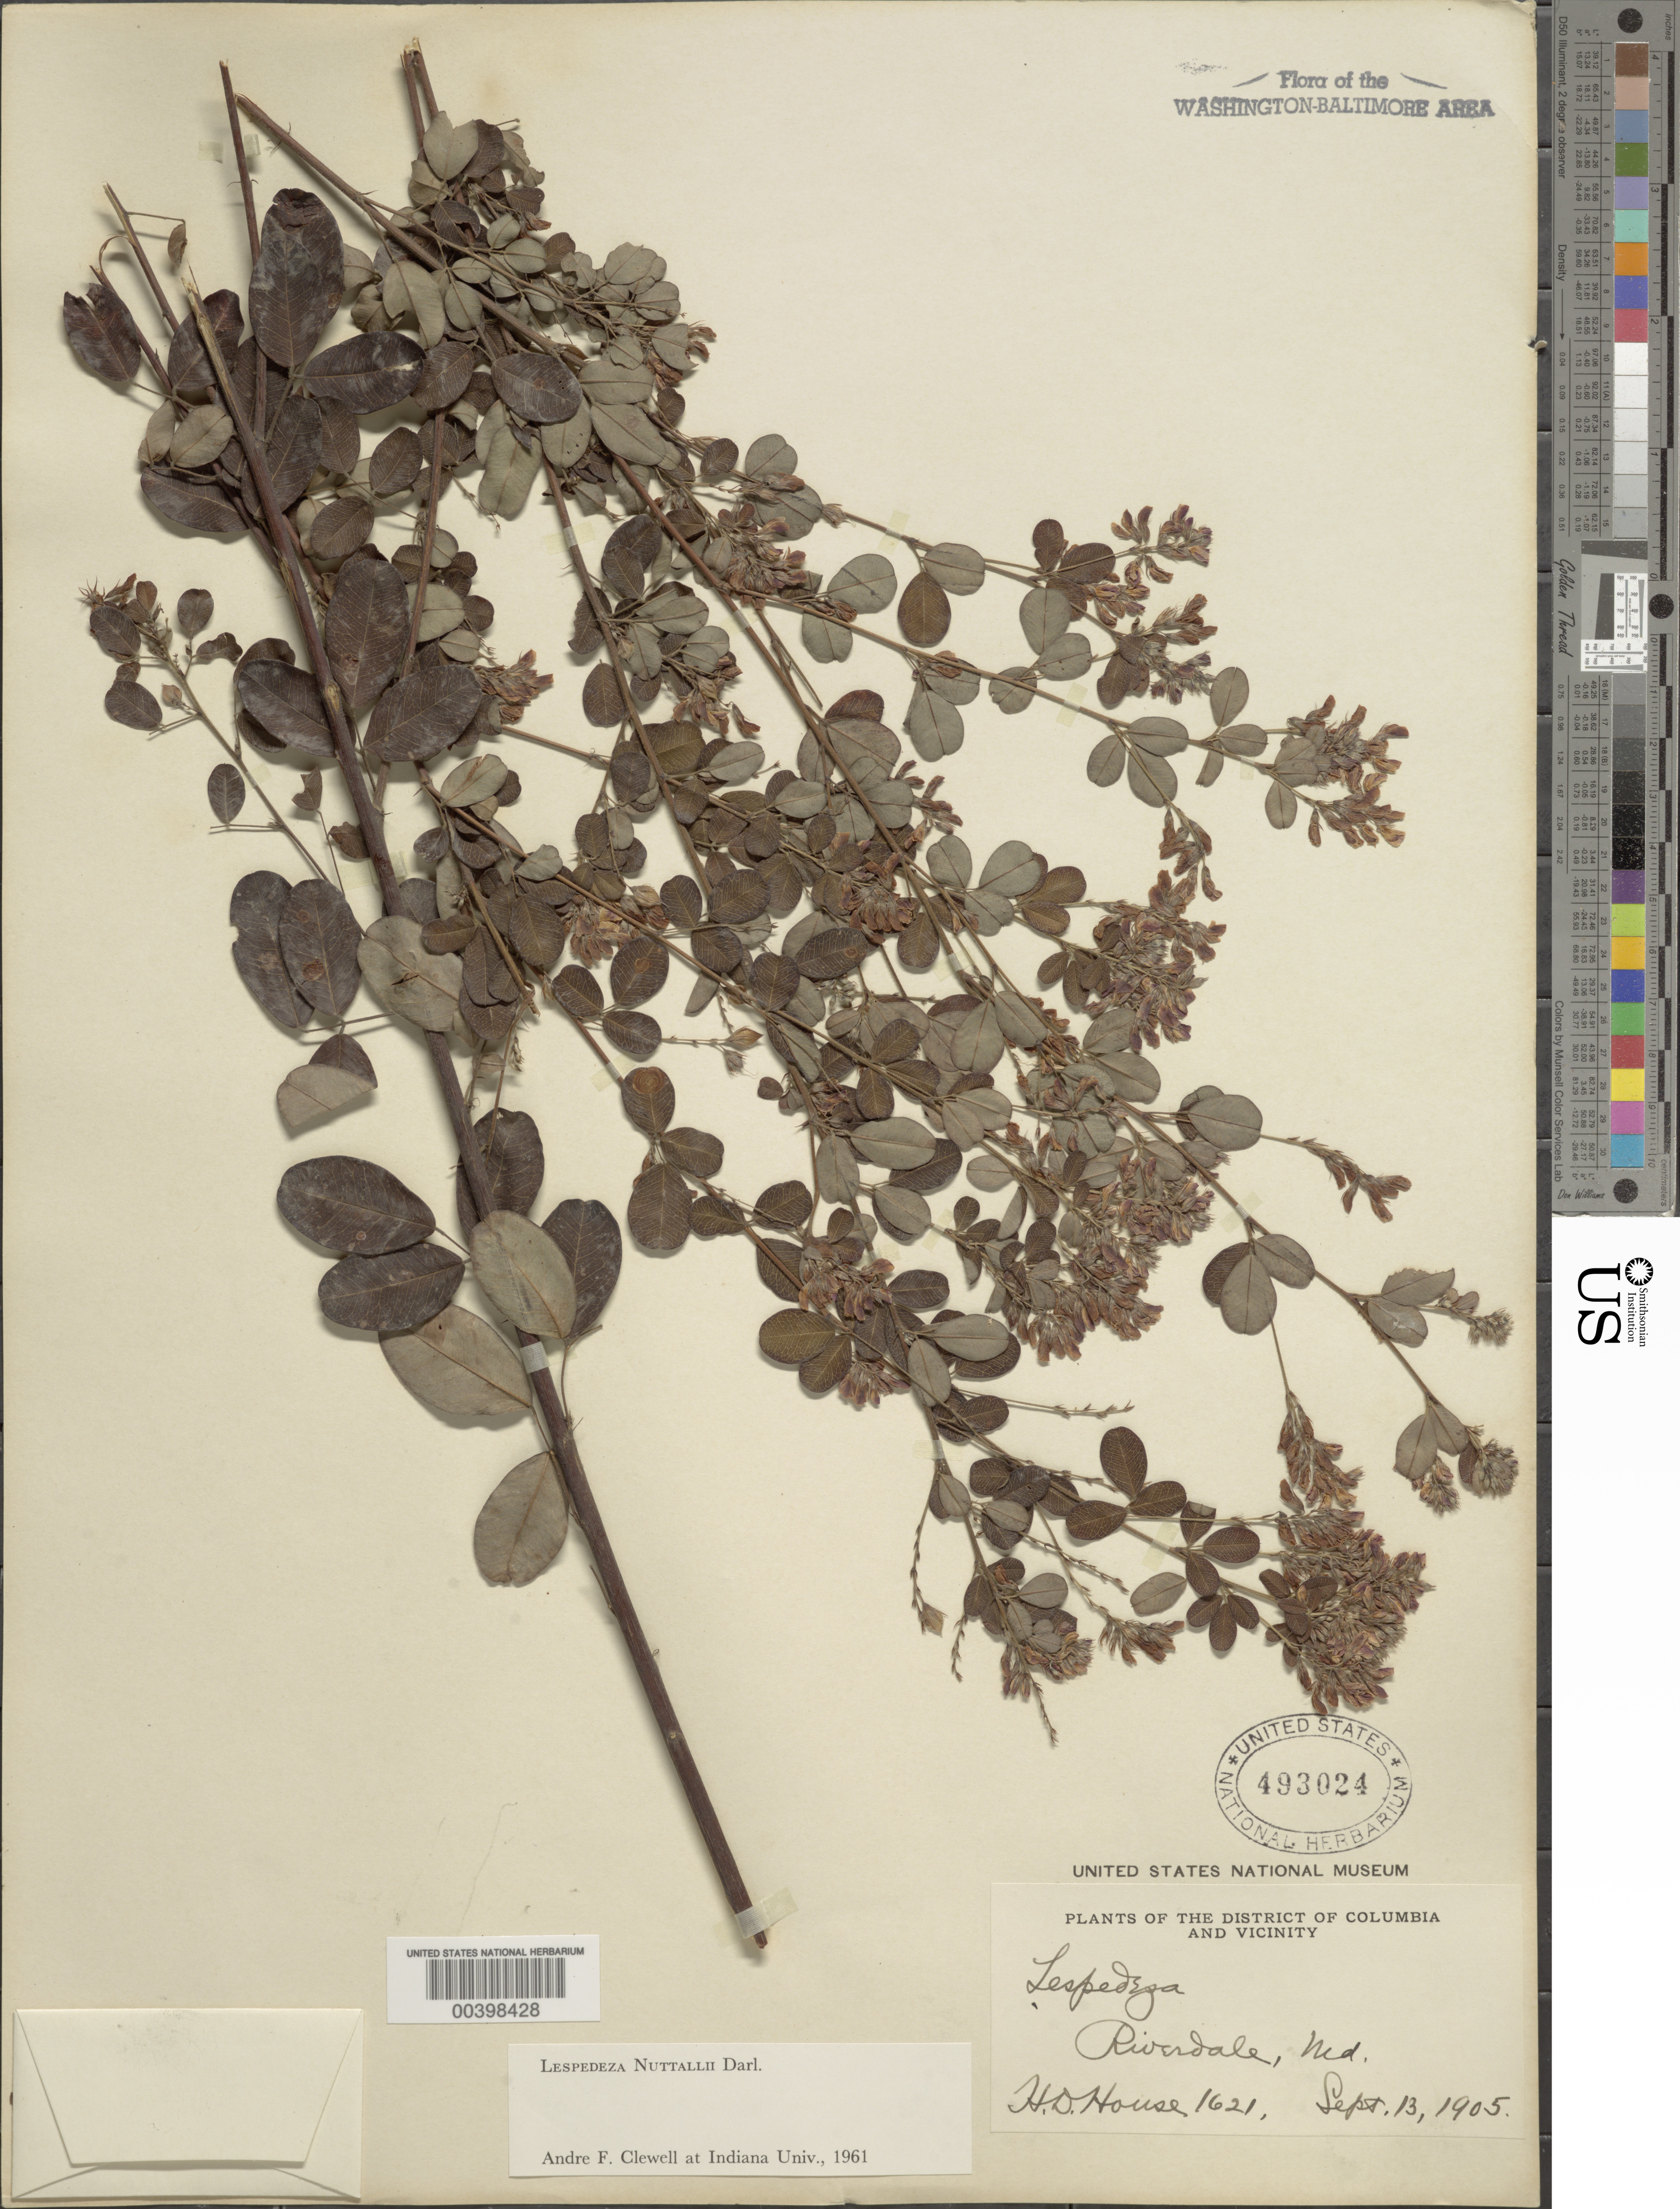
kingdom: Plantae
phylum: Tracheophyta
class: Magnoliopsida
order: Fabales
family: Fabaceae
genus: Lespedeza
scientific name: Lespedeza nuttallii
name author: Darl.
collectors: H. D. House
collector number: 1621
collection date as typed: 13 Sep 1905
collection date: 1905-09-13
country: United States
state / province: Maryland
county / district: Prince George's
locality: Riverdale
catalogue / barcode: US 493024